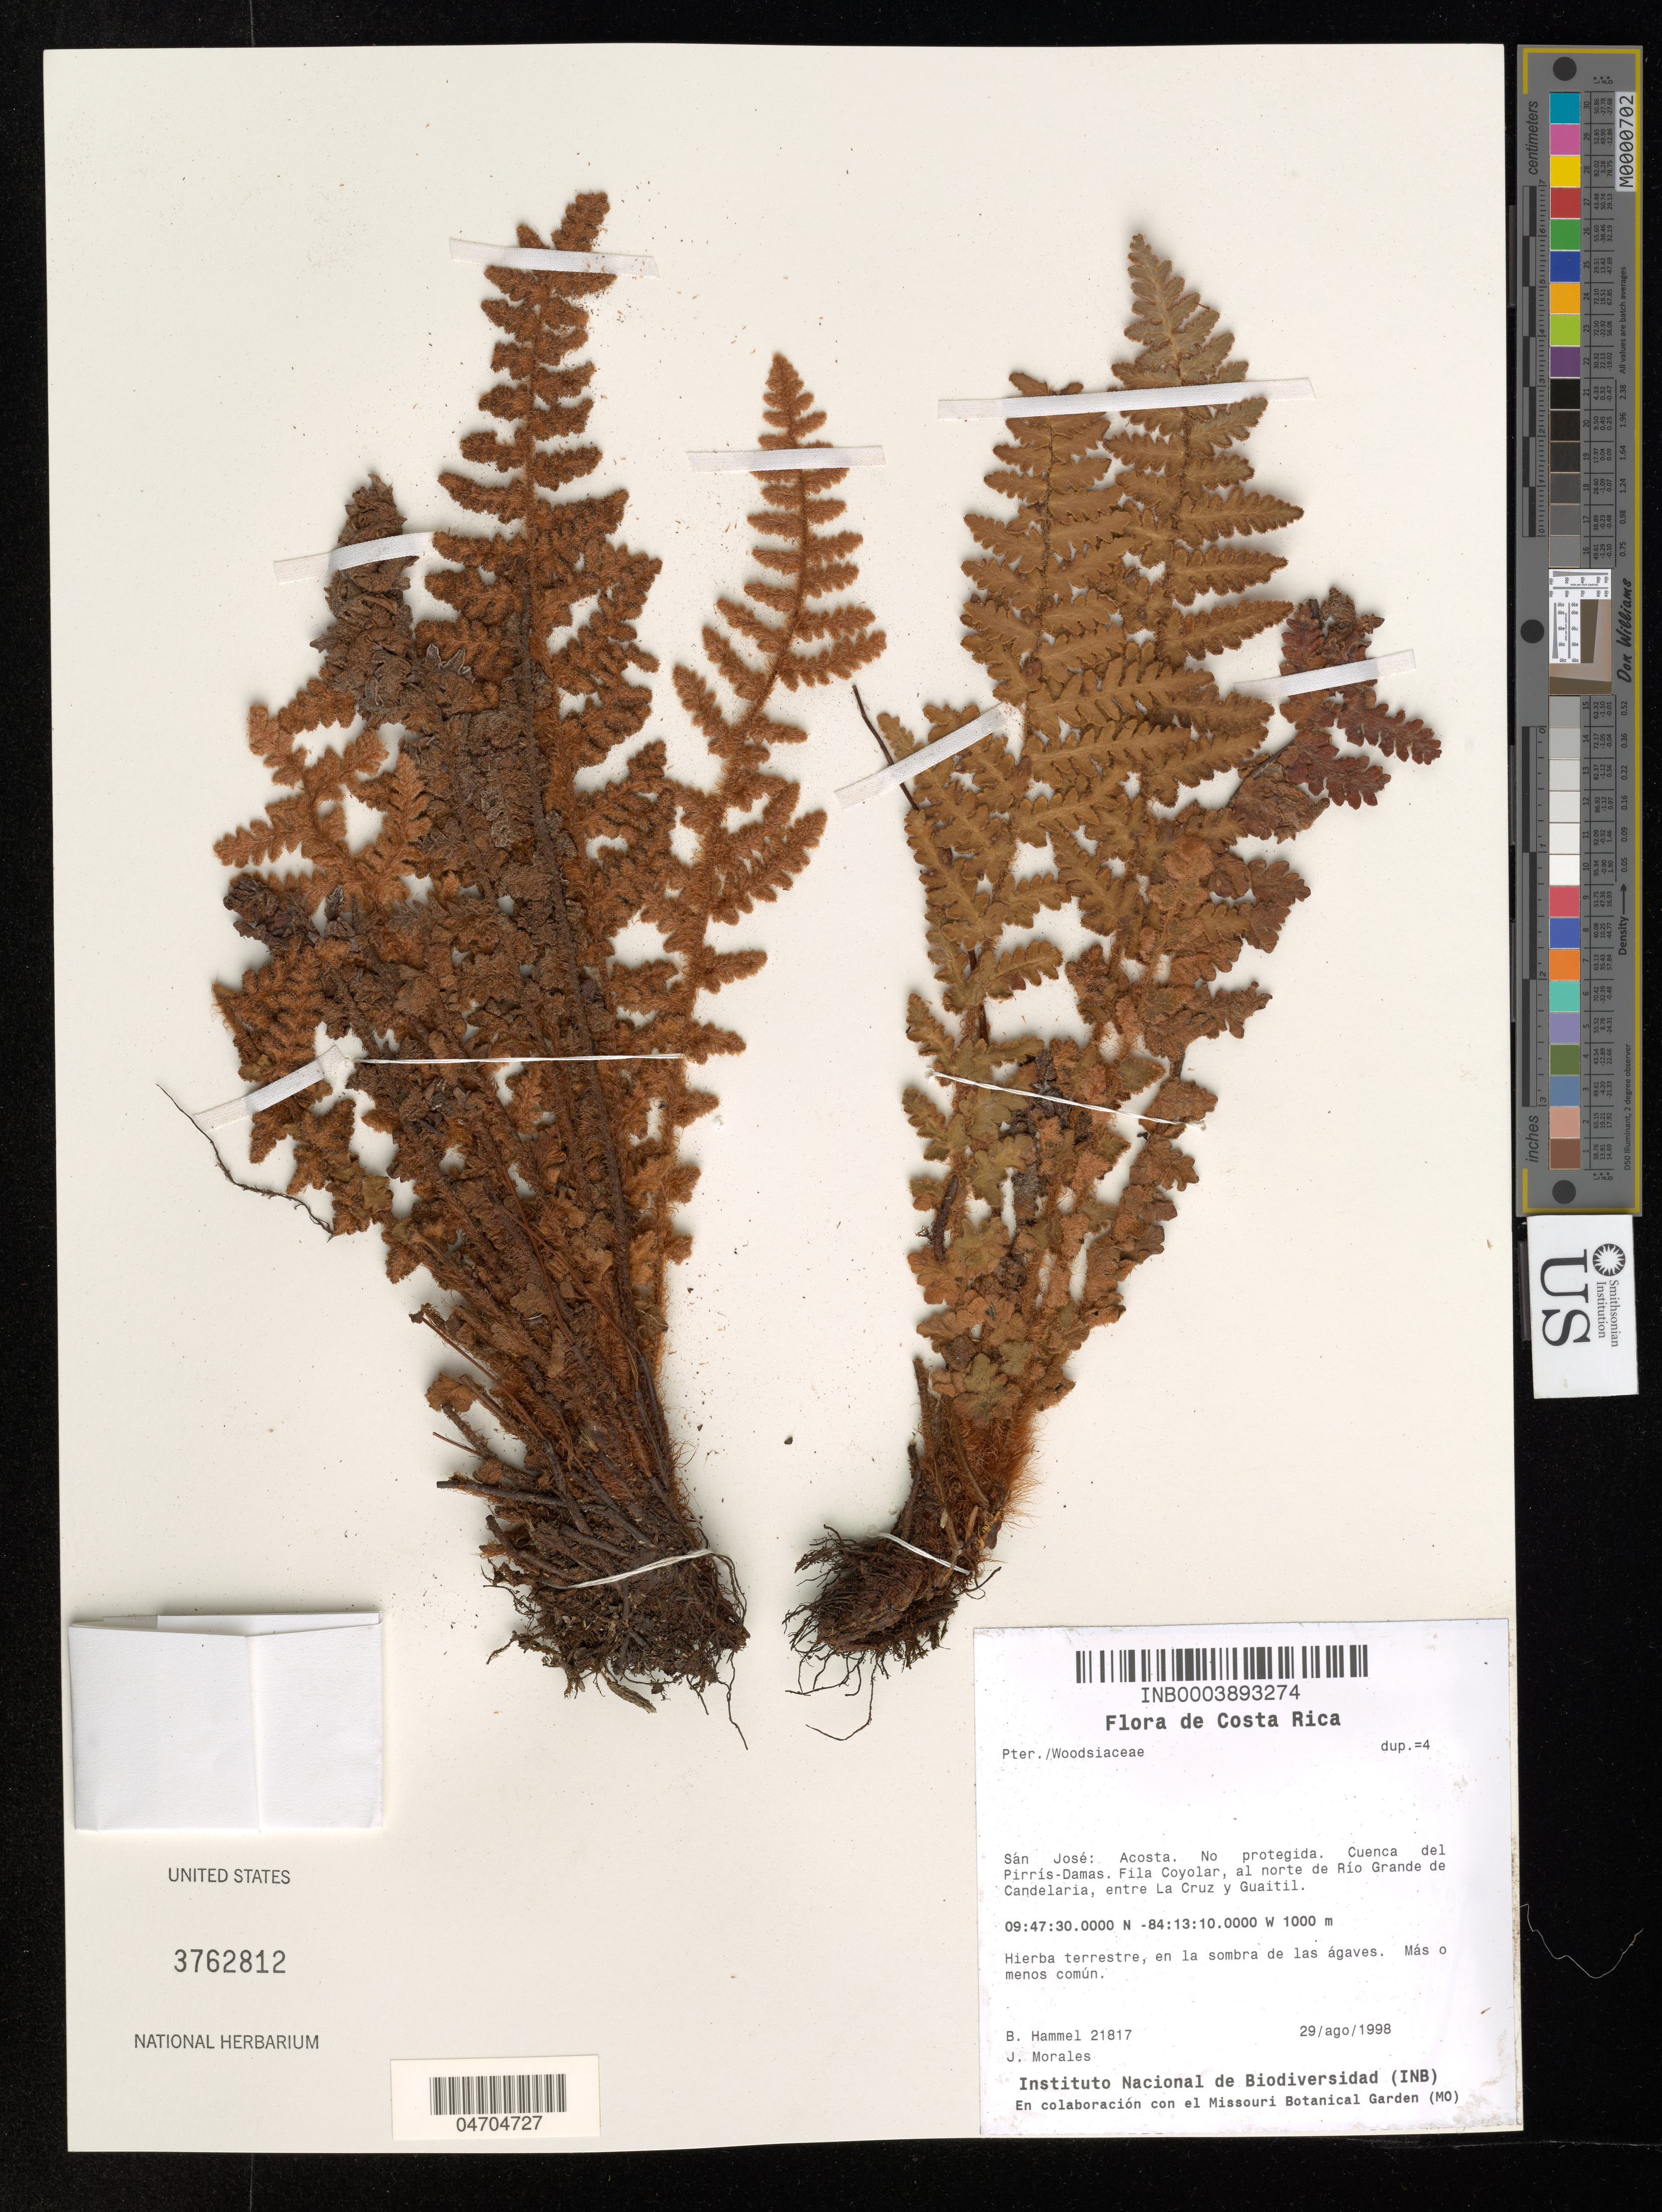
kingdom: Plantae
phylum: Tracheophyta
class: Polypodiopsida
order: Polypodiales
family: Woodsiaceae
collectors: B. Hammel & J. Morales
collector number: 21817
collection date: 1998-08-29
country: Costa Rica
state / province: San José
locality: Acosta. No protegida. Cuenca del Pirrís-Damas. Fila Coyolar, al norte de Río Grande de Candelaria, entre La Cruz y Guaitil.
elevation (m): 1000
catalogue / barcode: US 3762812